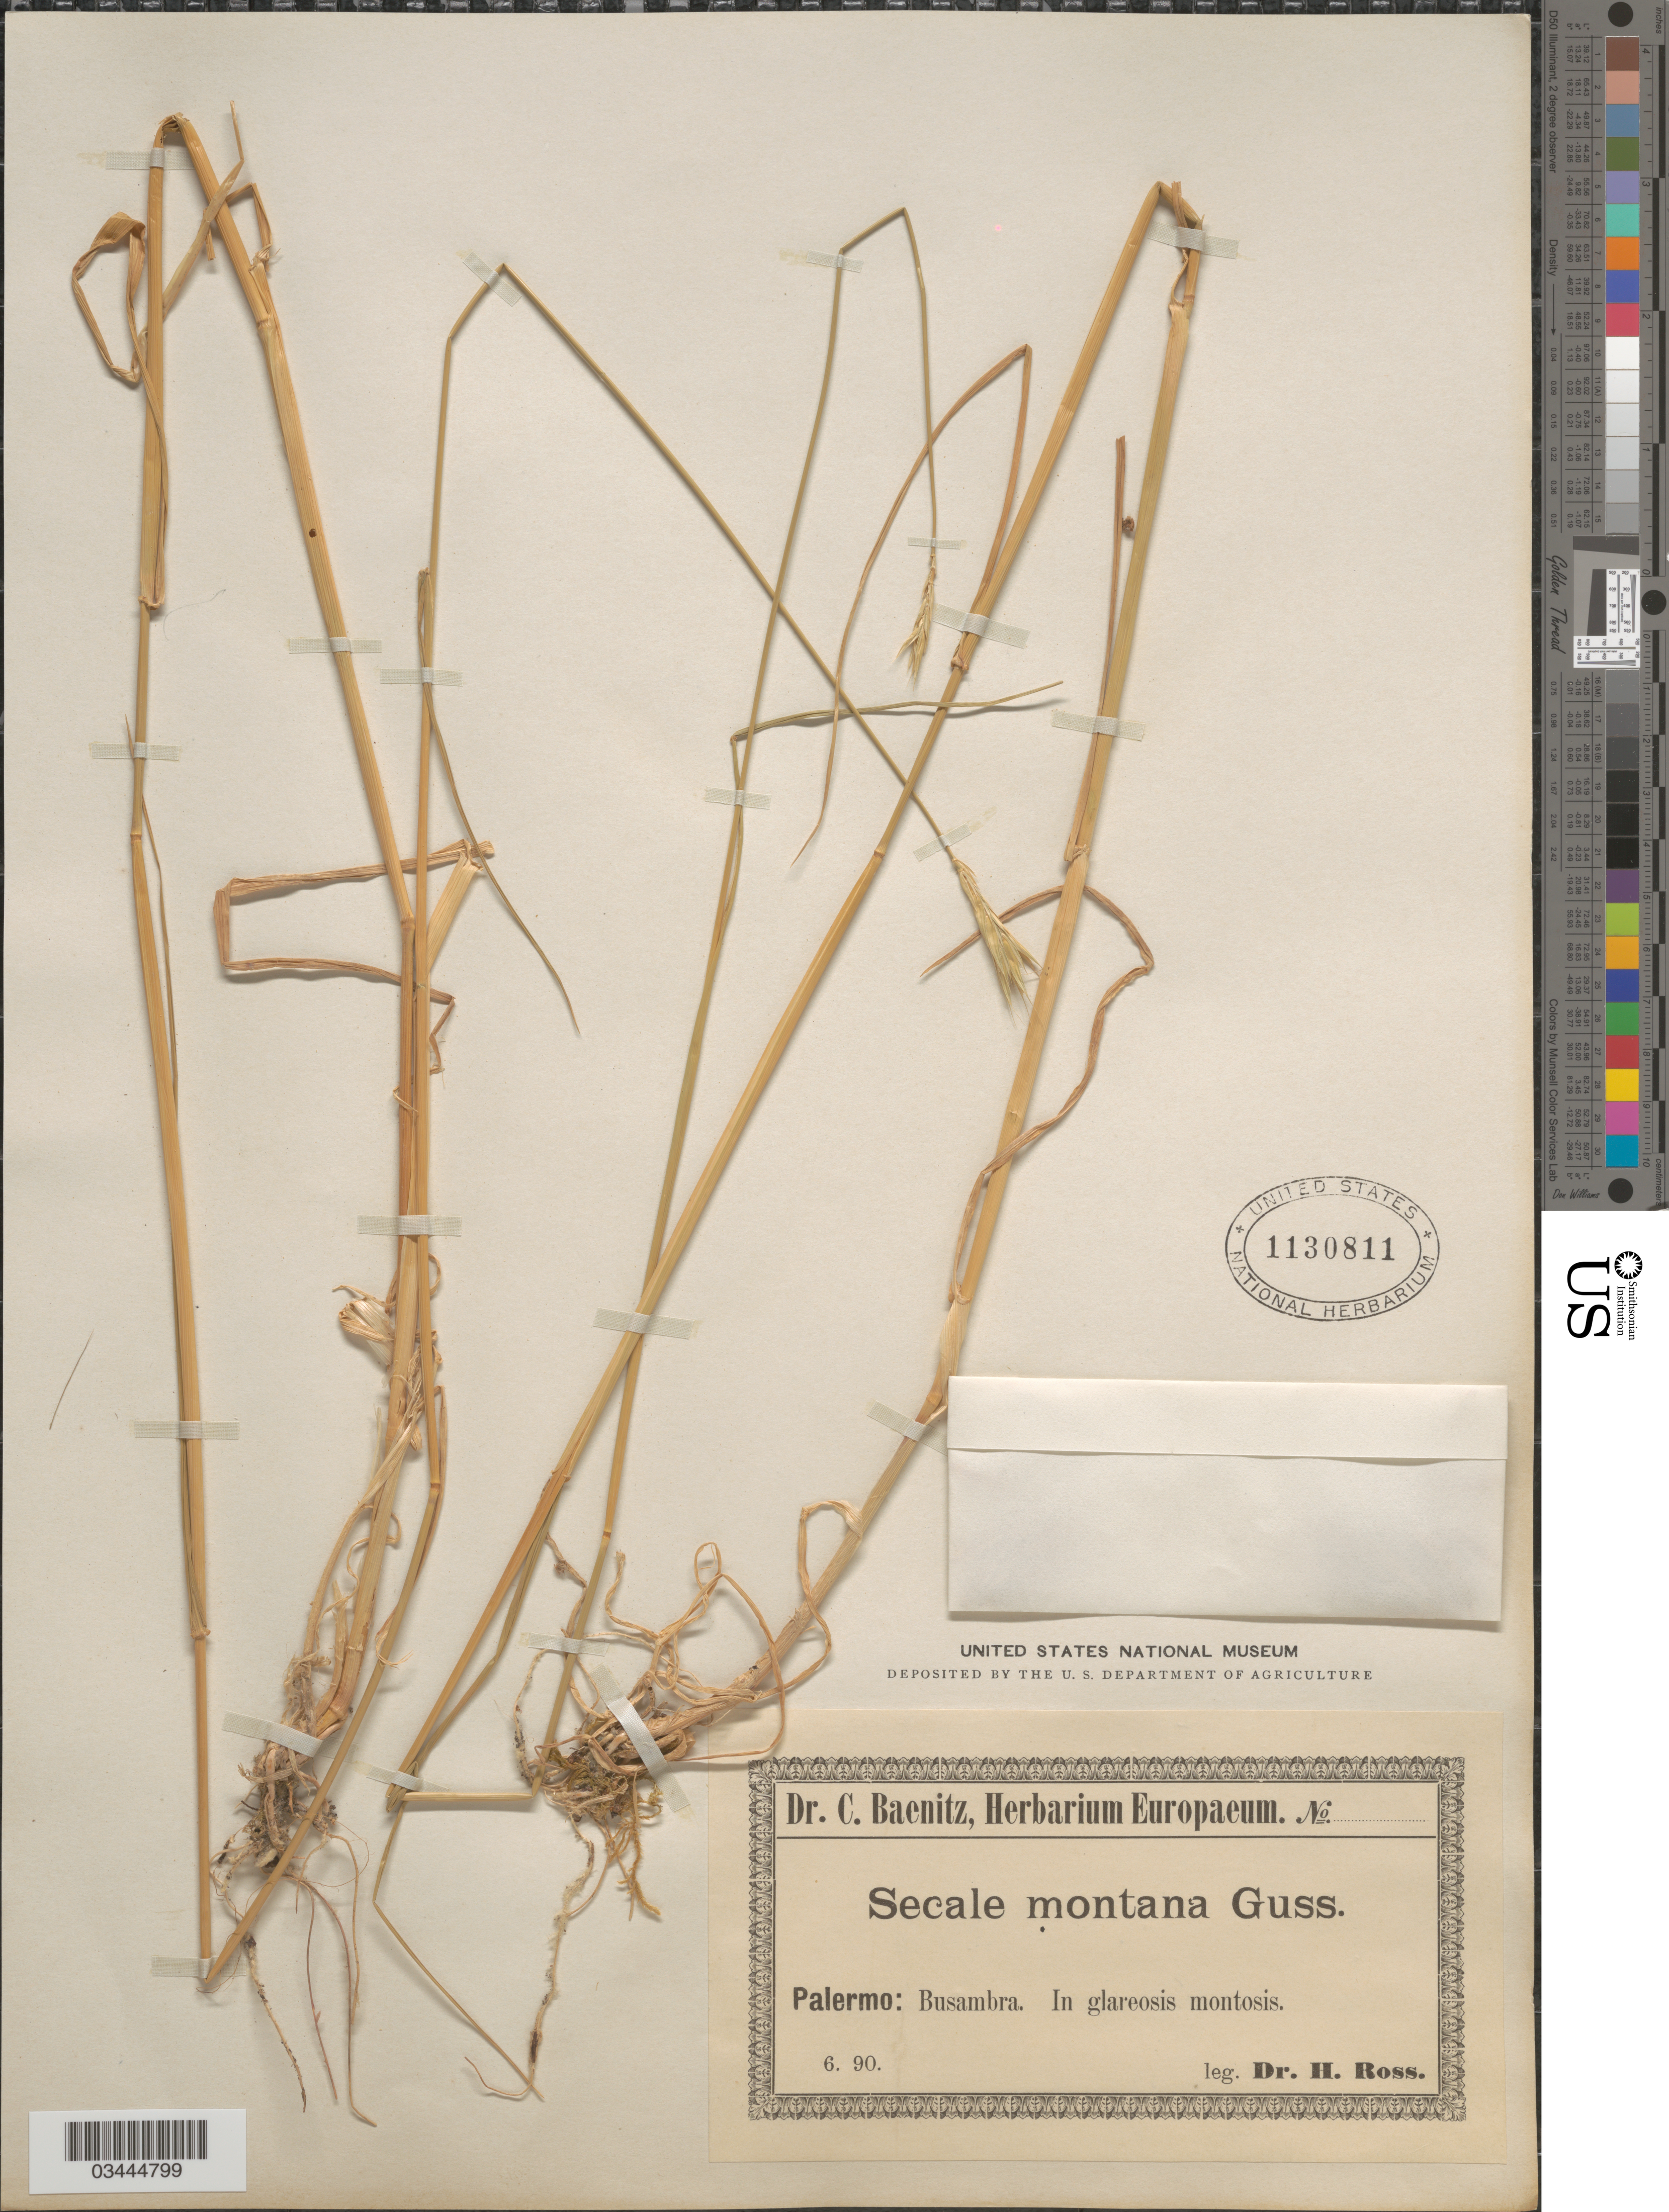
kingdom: Plantae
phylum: Tracheophyta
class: Liliopsida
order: Poales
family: Poaceae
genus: Secale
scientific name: Secale cereale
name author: L.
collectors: H. Ross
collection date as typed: Transcribed d/m/y: /6/90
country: Italy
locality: Palermo: Busambra. In glareosis montosis.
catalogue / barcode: US 1130811